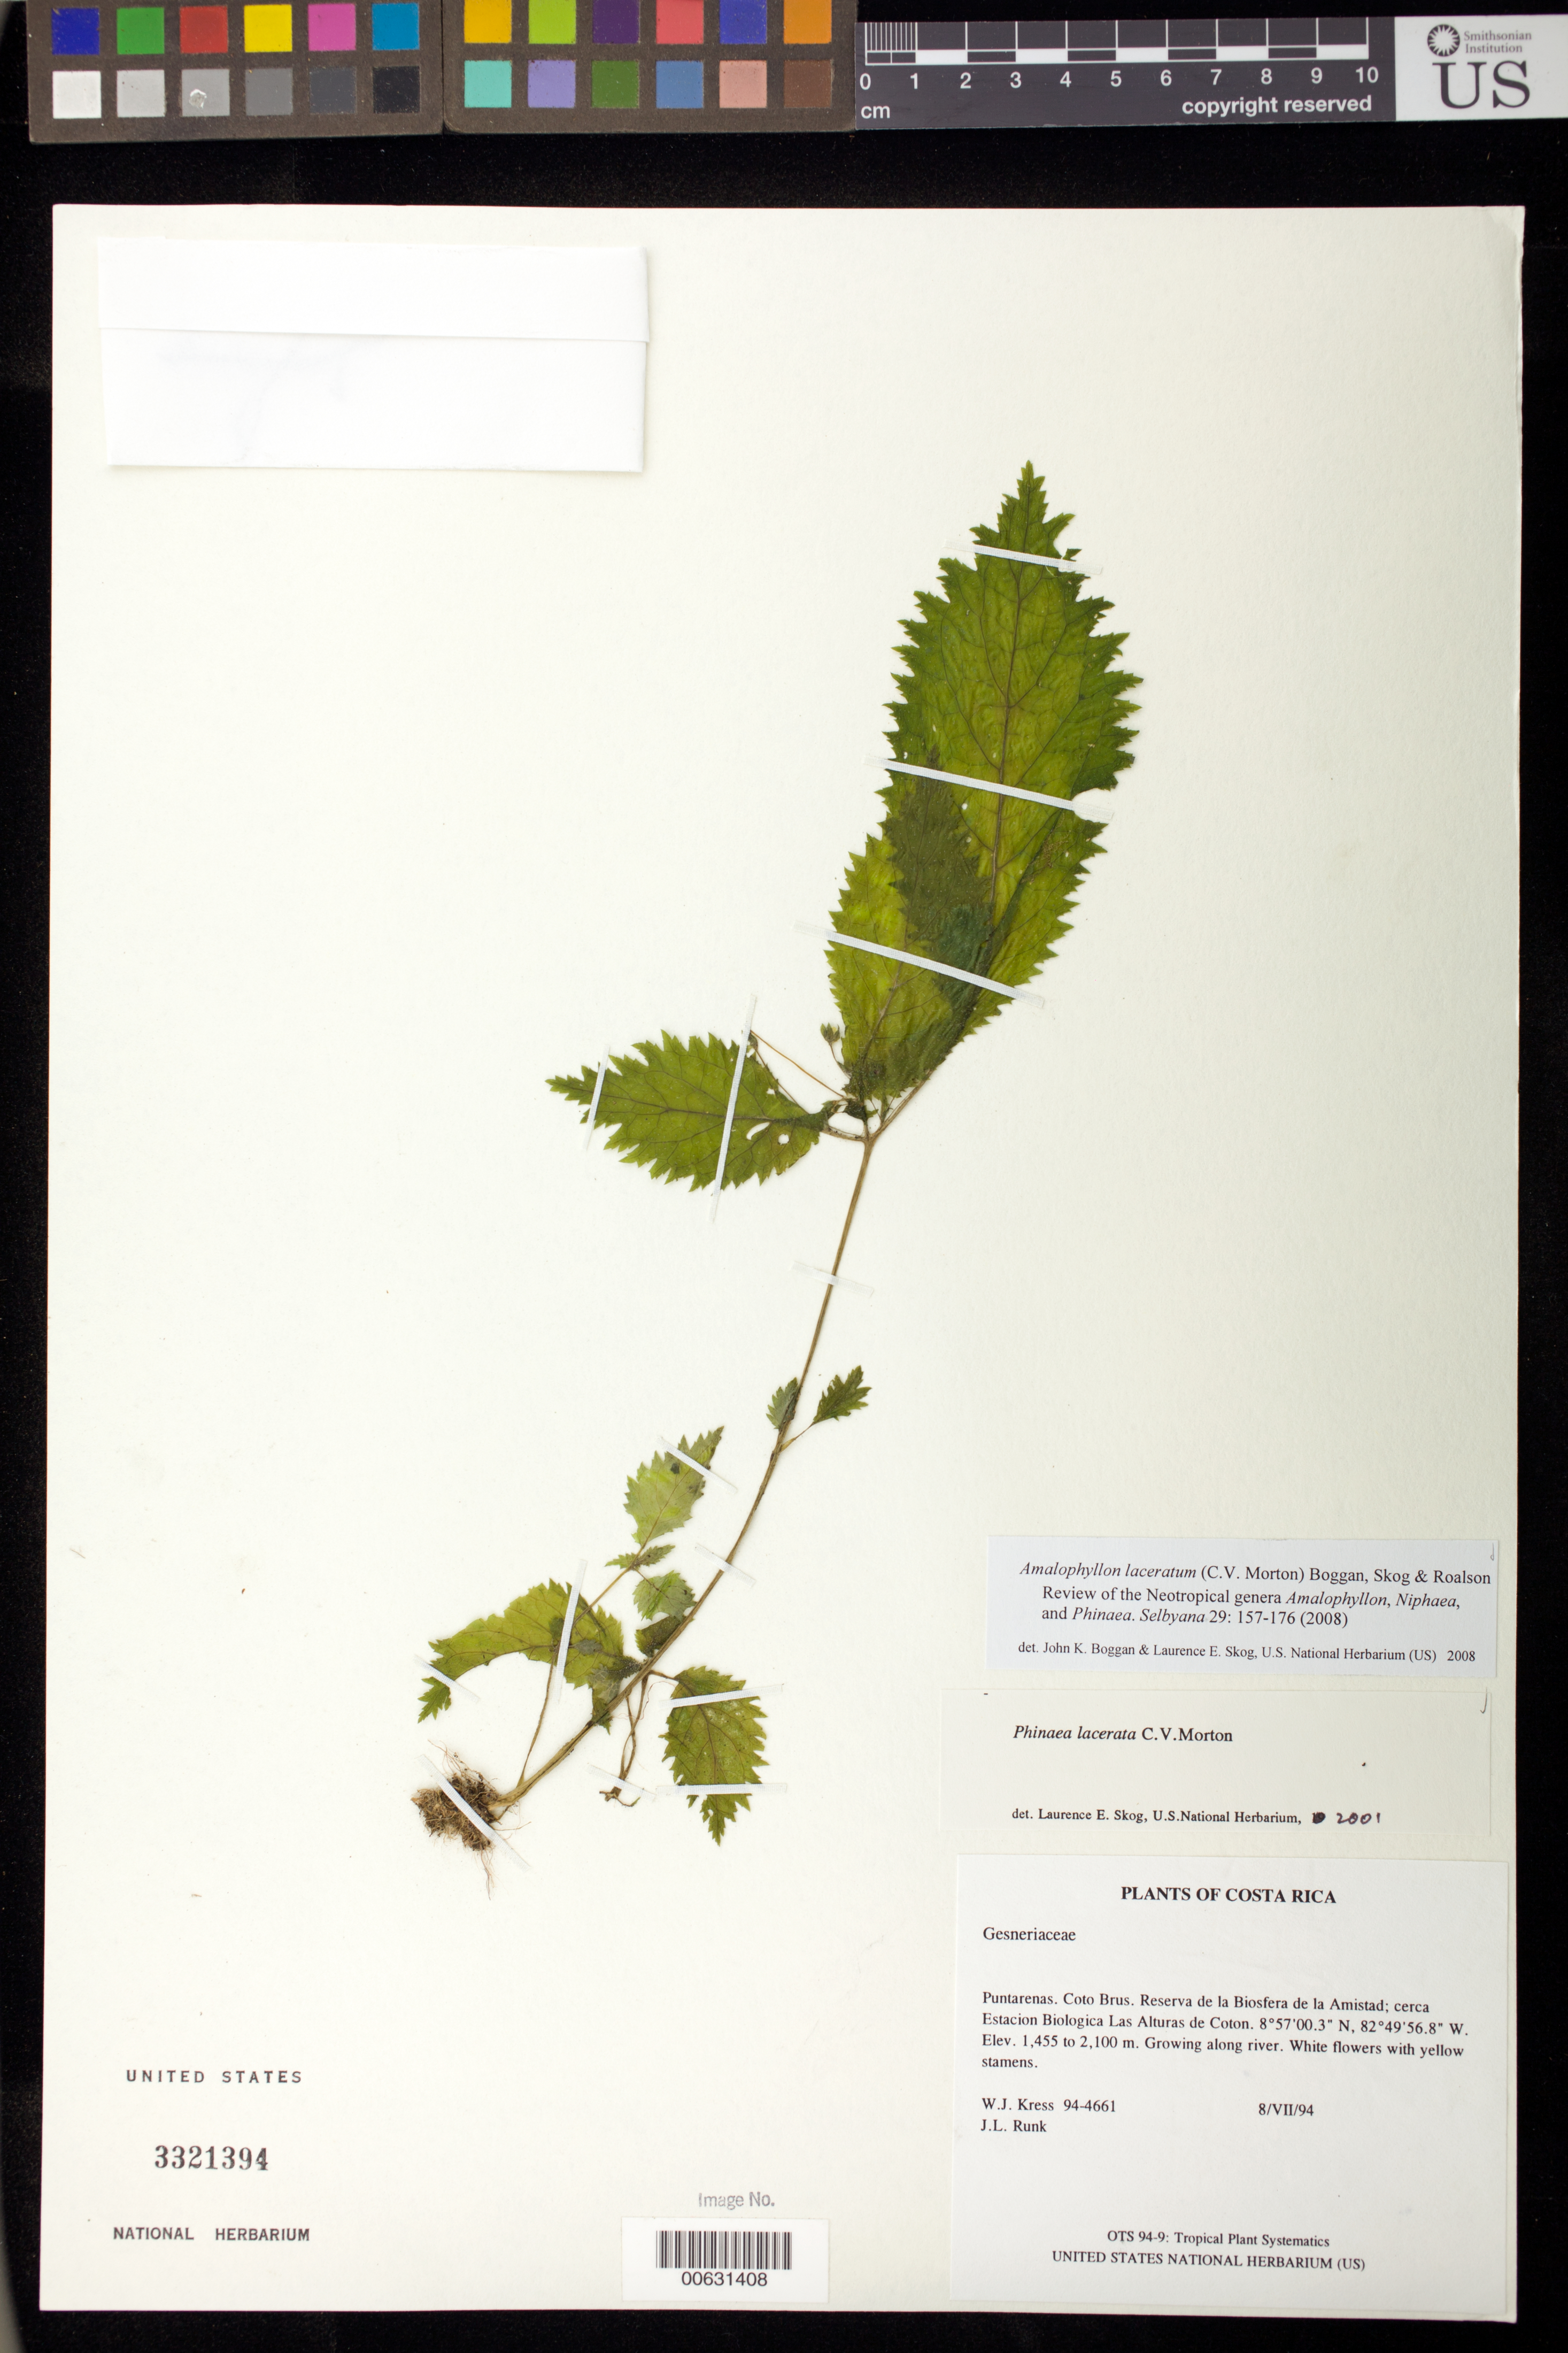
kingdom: Plantae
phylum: Tracheophyta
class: Magnoliopsida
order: Lamiales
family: Gesneriaceae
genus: Amalophyllon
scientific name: Amalophyllon laceratum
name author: (C.V. Morton) Boggan et al.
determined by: Boggan, J. K.; Skog, L. E.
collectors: W. J. Kress & Runk, J. L.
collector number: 94- 4661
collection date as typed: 08 Jul 1994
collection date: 1994-07-08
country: Costa Rica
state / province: Puntarenas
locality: Coto Brus, Reserva de la Biosfera de la Amistad; cerca Estación Biological Las Alturas de Coton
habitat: Growing along river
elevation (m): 1455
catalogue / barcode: US 3321394